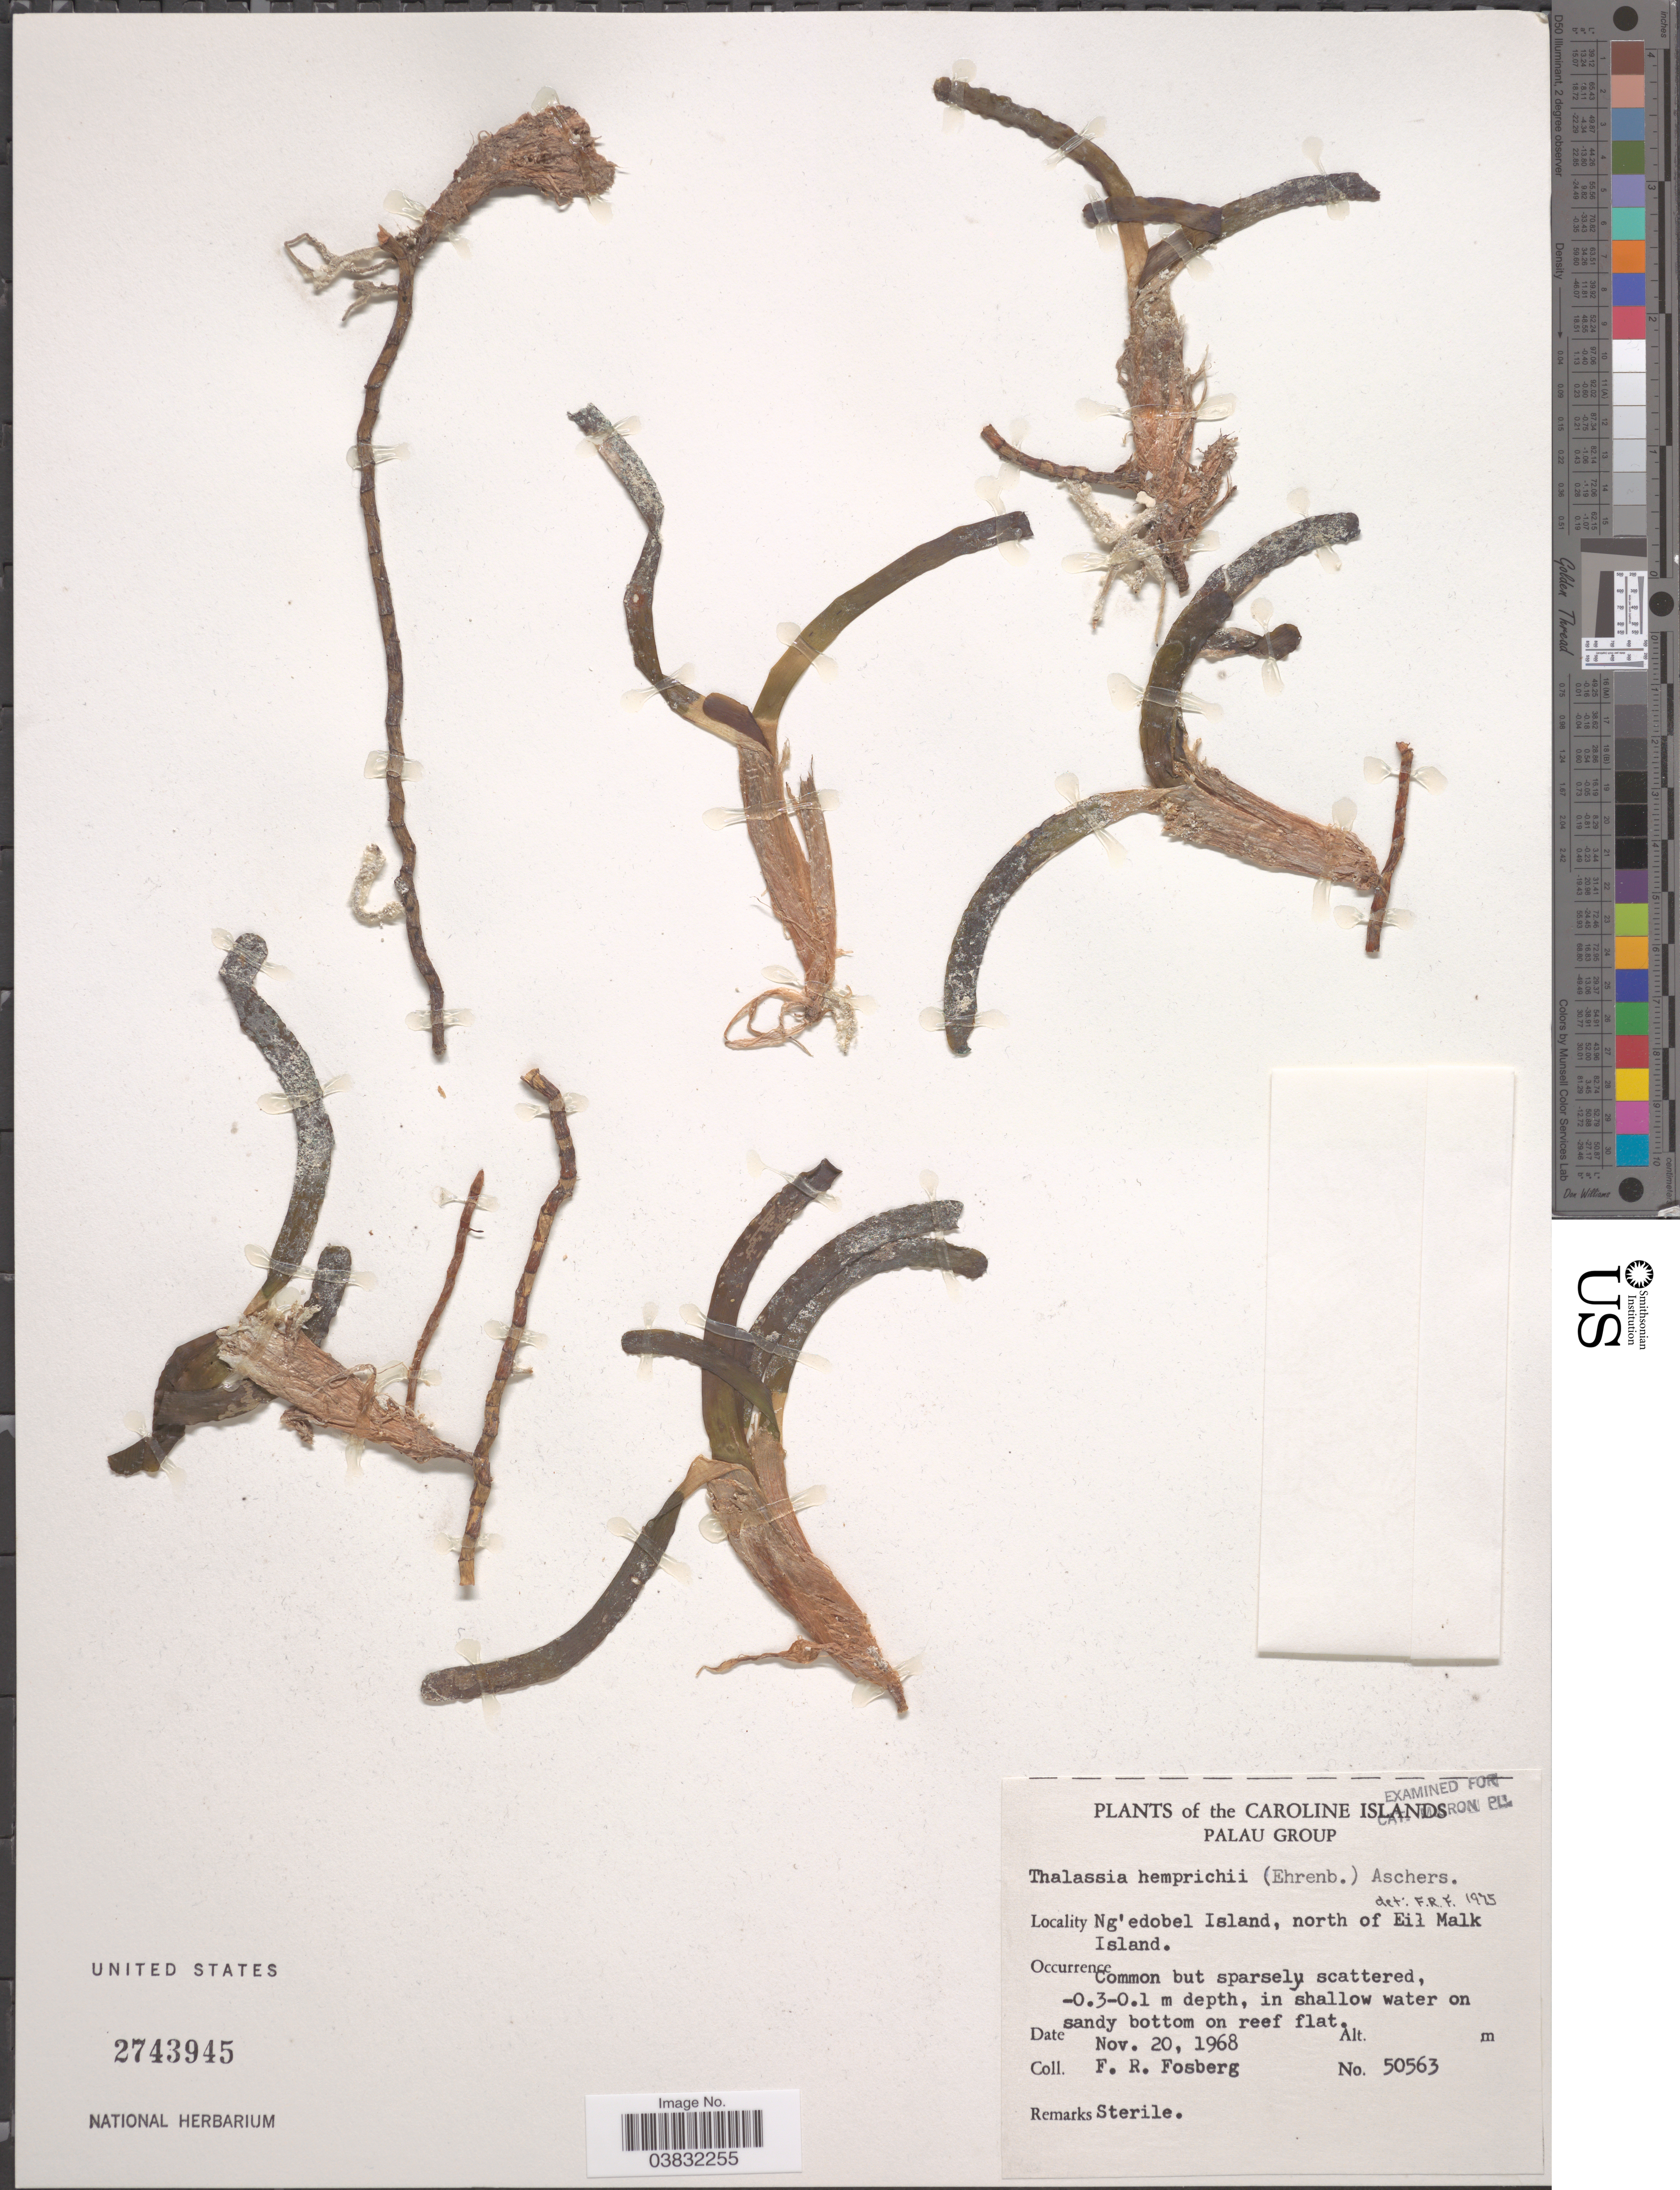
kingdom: Plantae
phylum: Tracheophyta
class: Liliopsida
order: Alismatales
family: Hydrocharitaceae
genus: Thalassia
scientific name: Thalassia hemprichii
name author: Asch.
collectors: F. R. Fosberg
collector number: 50563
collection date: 1968-11-20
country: Palau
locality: Caroline Islands. Palau Group. Ng'edobel Island, north of Eil Malk Island.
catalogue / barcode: US 2743945